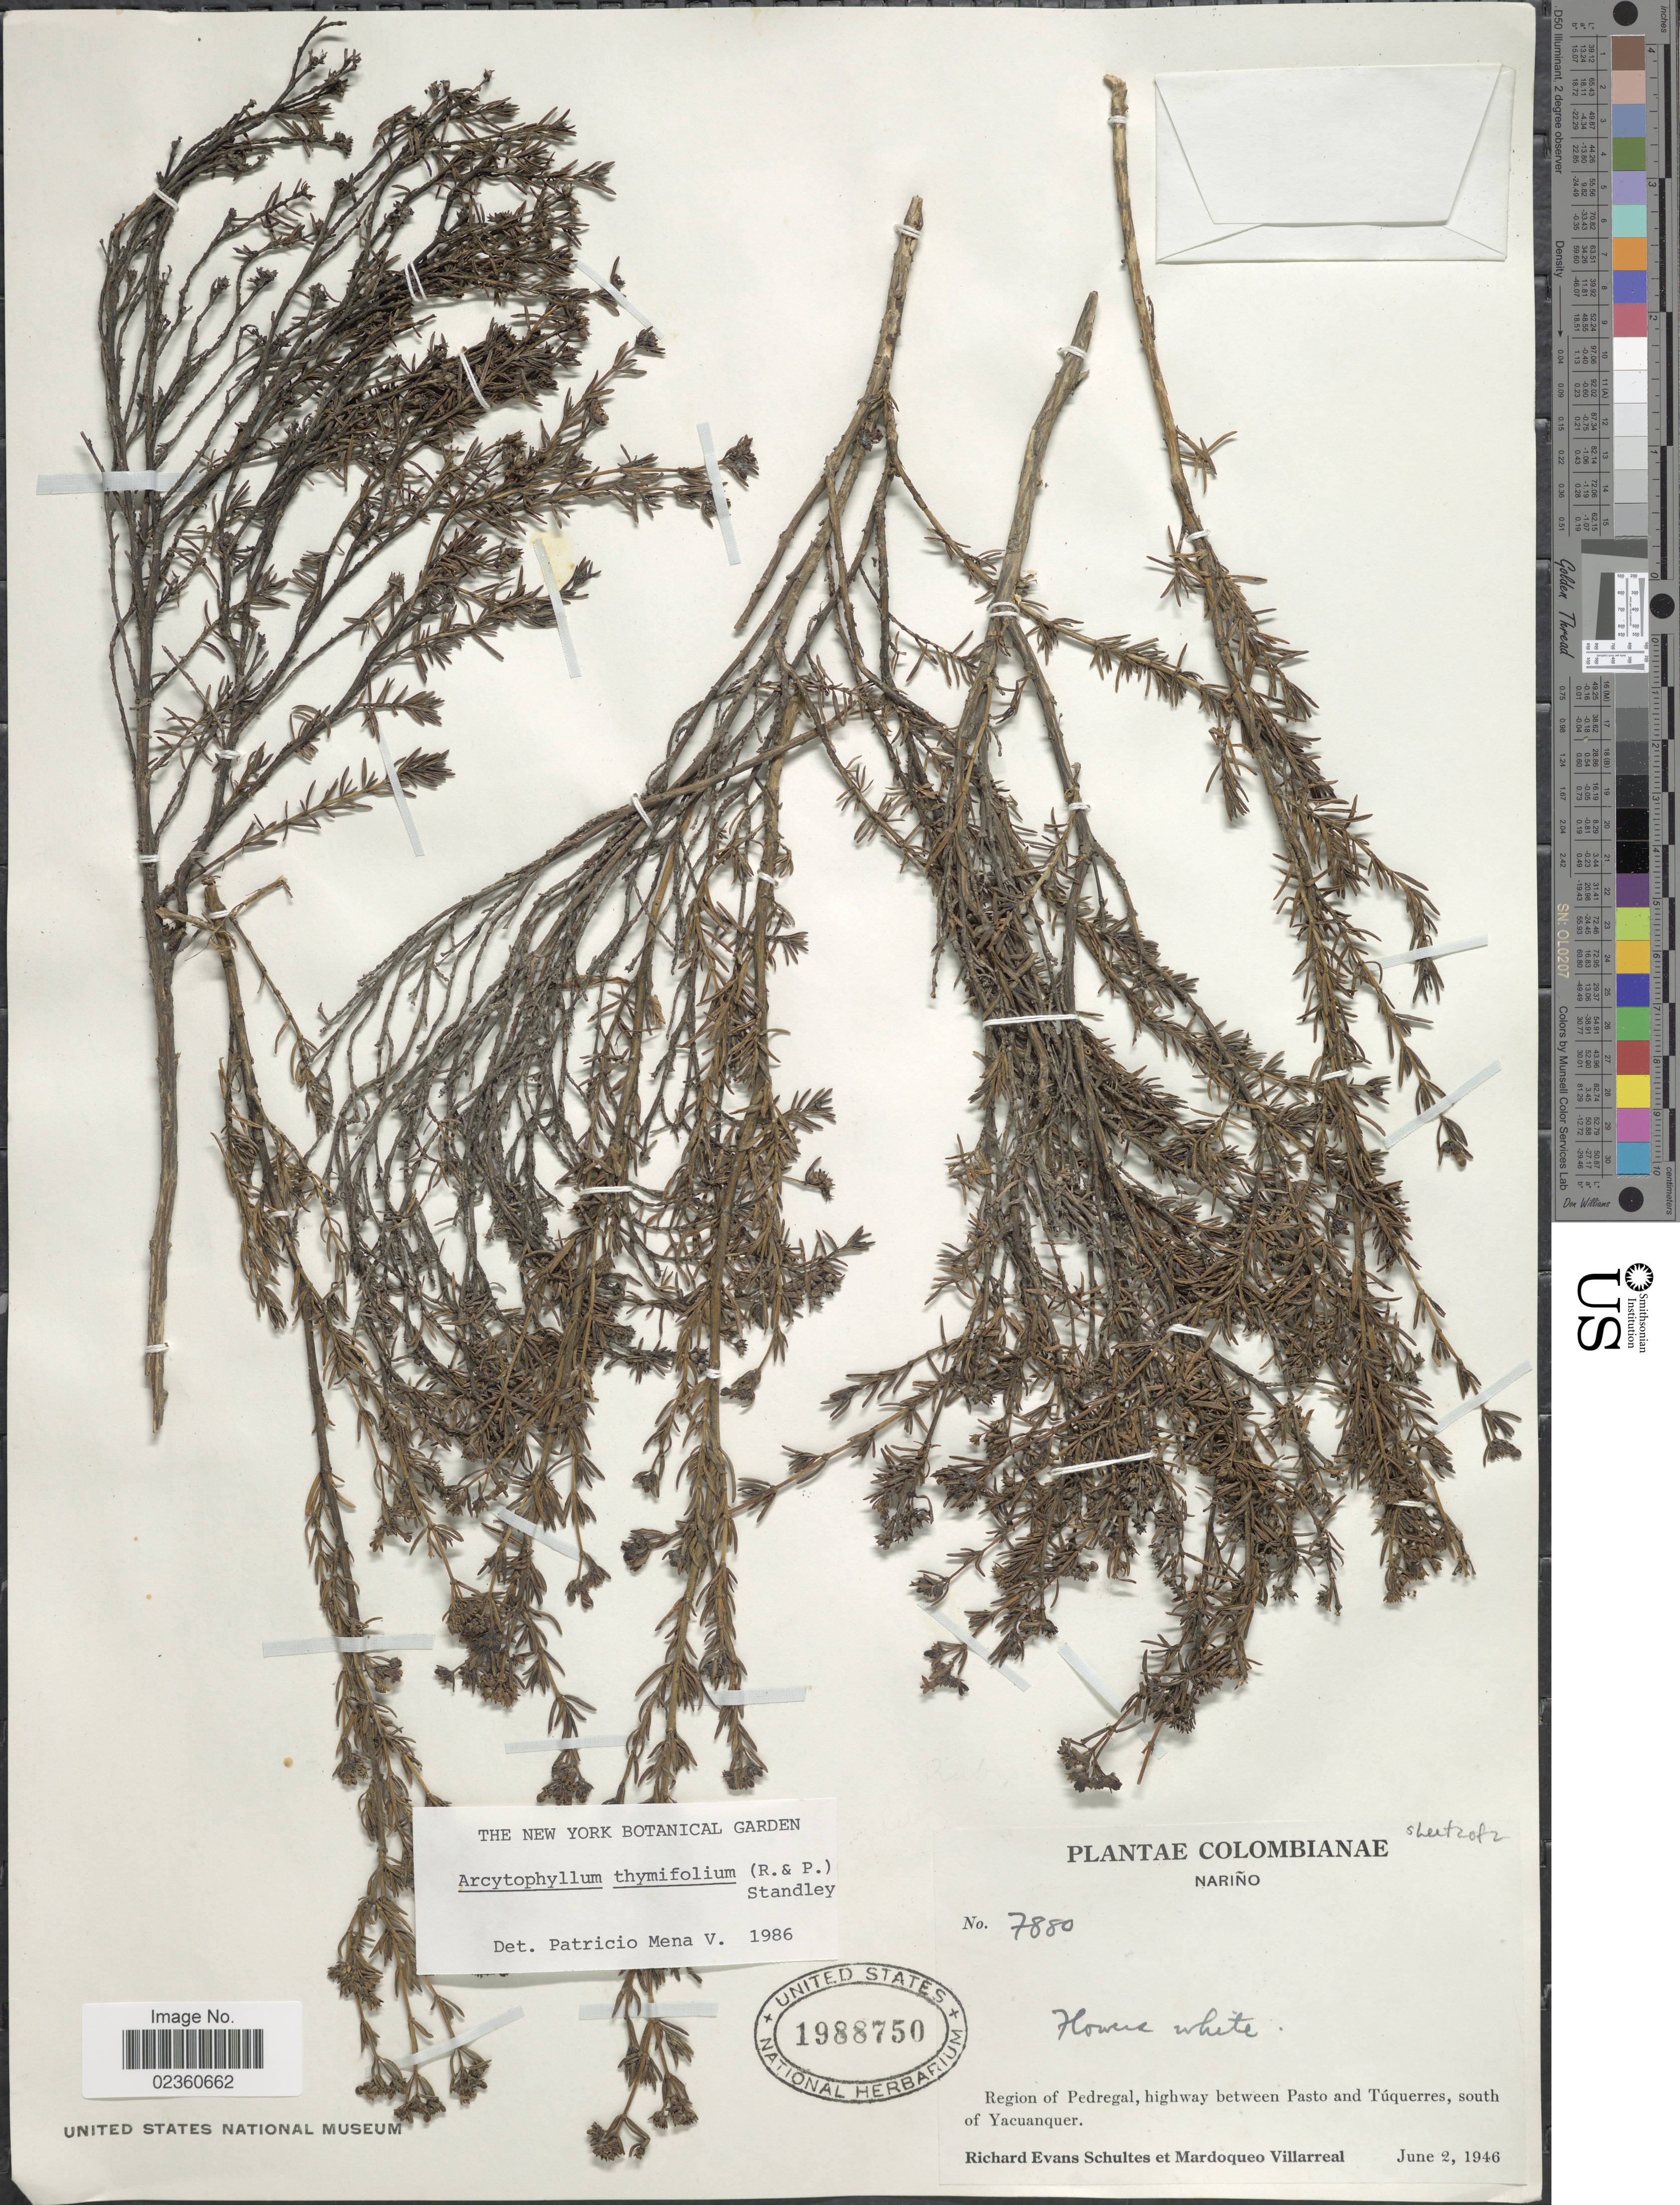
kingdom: Plantae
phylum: Tracheophyta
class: Magnoliopsida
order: Gentianales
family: Rubiaceae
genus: Arcytophyllum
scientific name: Arcytophyllum thymifolium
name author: (Ruiz & Pav.) Standl.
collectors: R. E. Schultes & M. Villarreal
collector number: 7880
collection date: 1946-06-02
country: Colombia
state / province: Nariño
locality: Region of Pedregak, highway between Pasto and Túquerres, south of Yacuanquer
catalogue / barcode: US 1988750